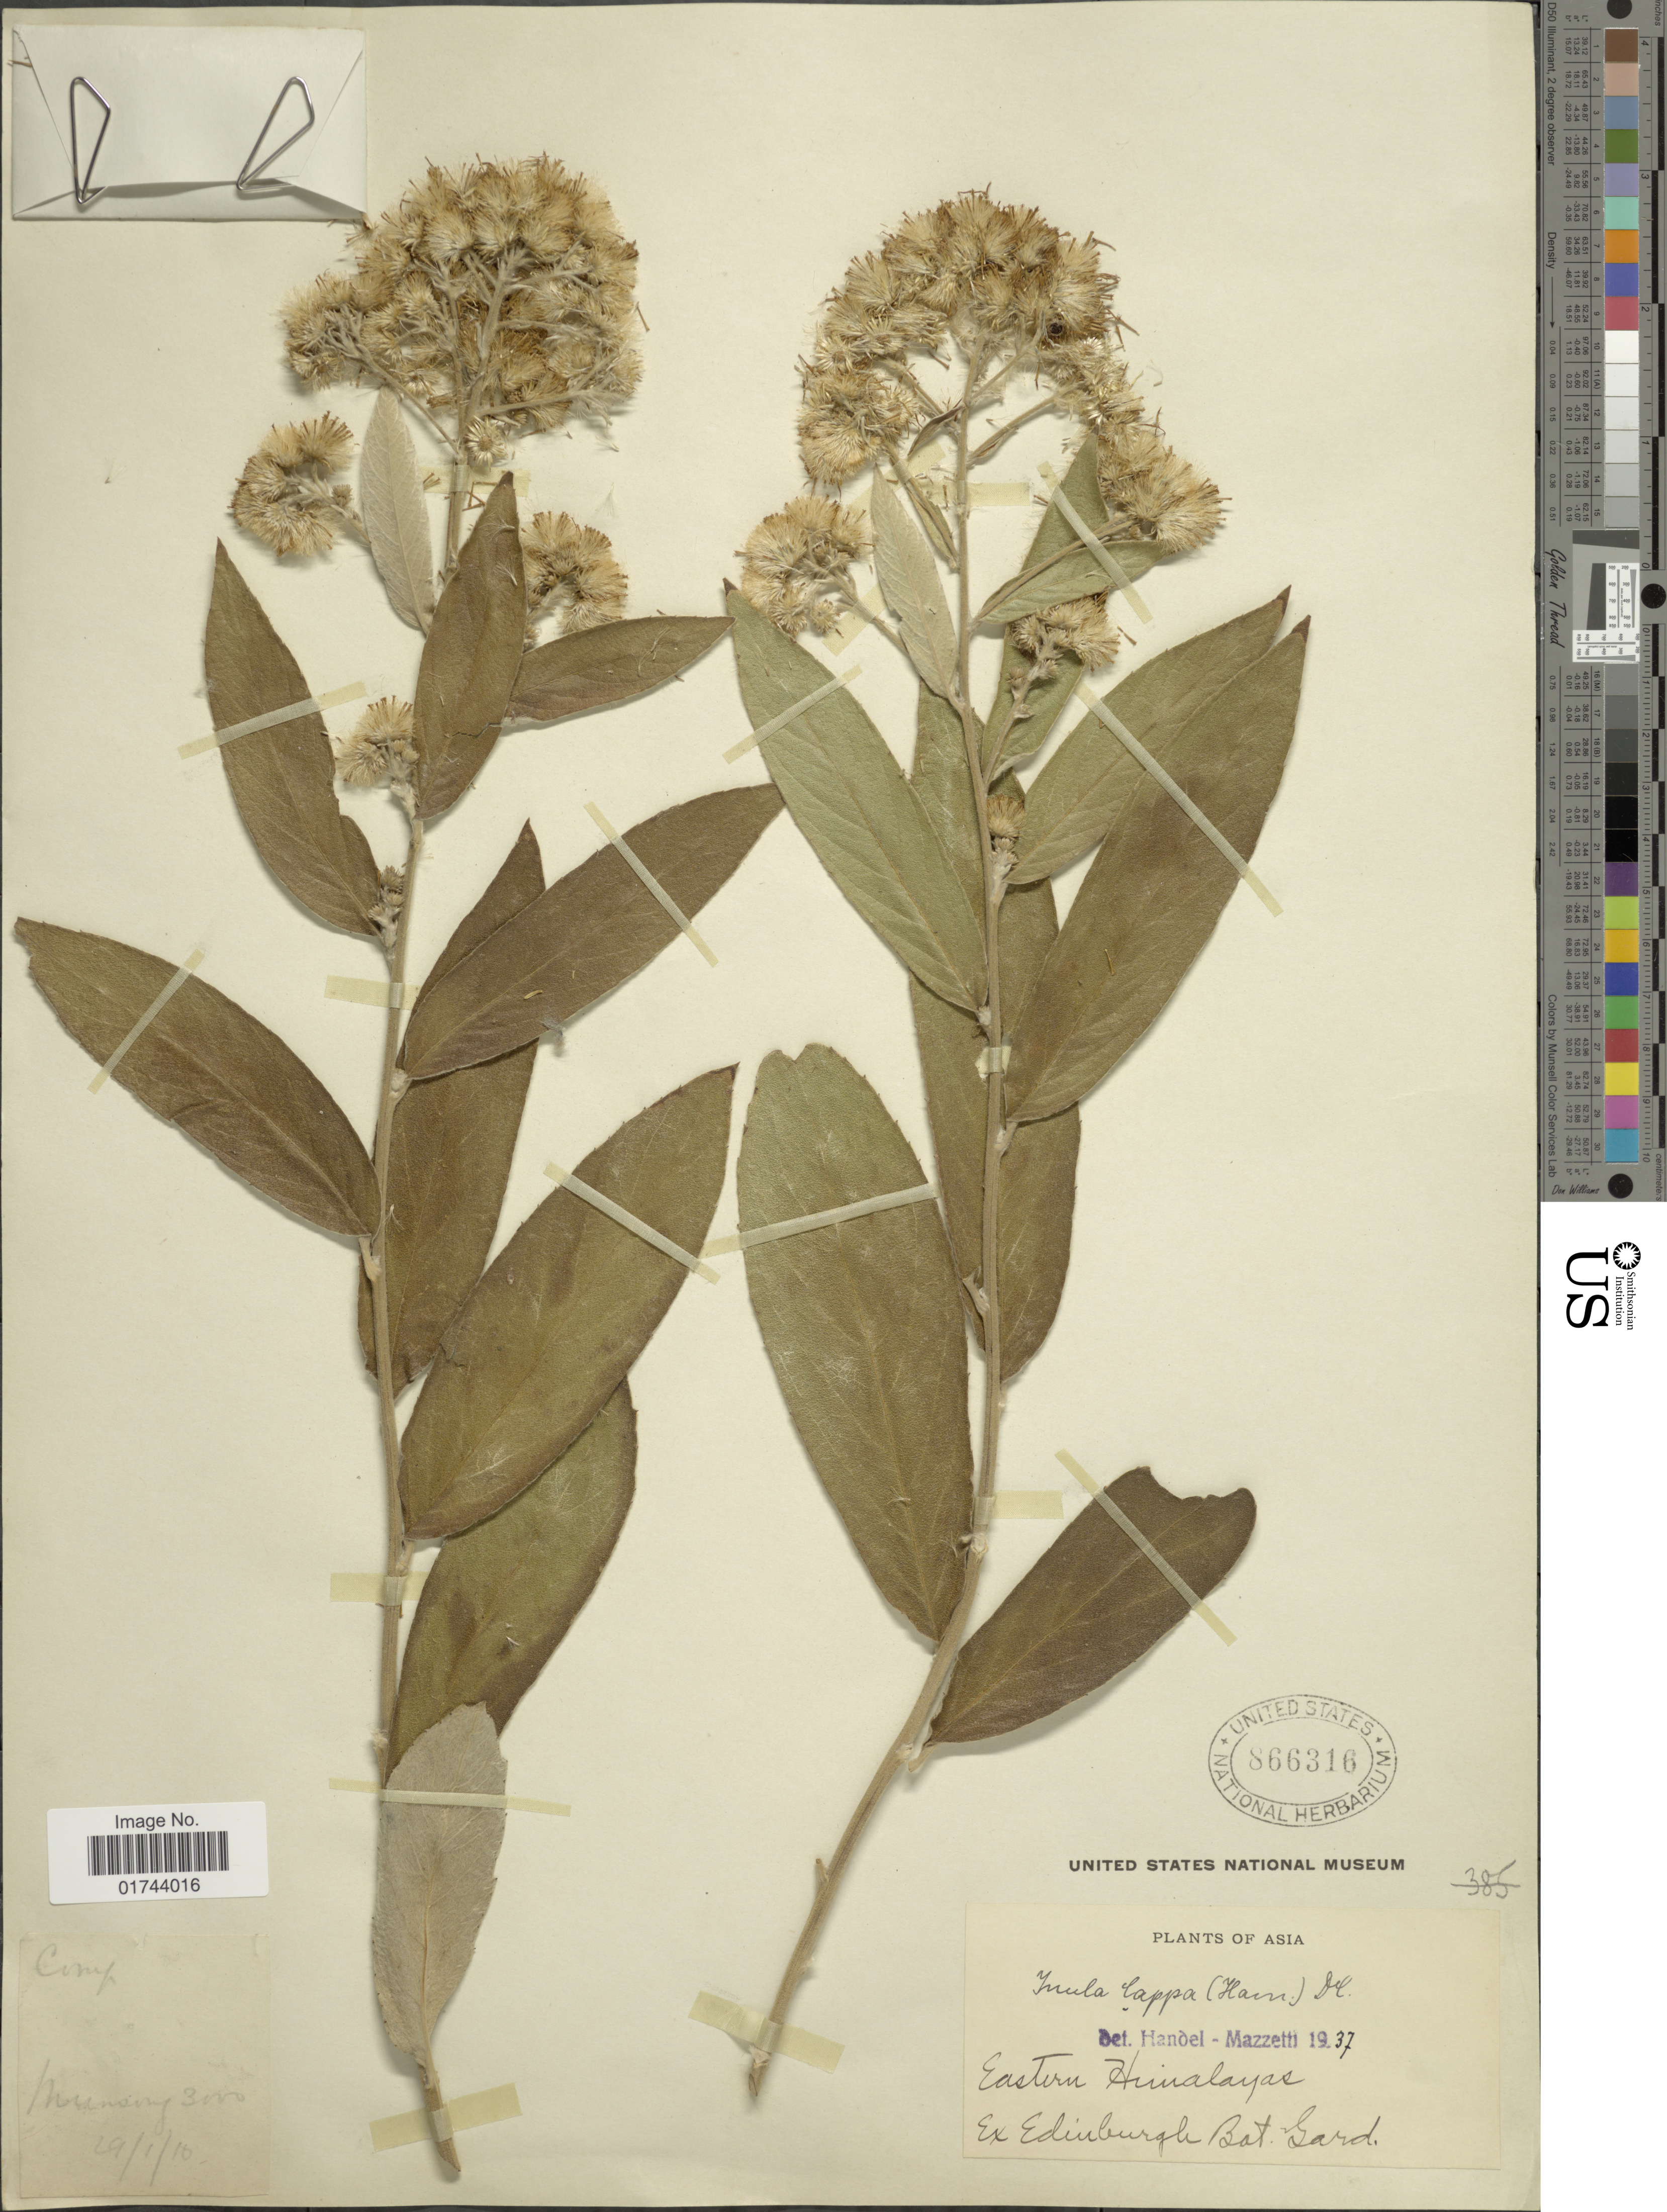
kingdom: Plantae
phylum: Tracheophyta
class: Magnoliopsida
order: Asterales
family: Asteraceae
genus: Inula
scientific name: Inula cappa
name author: (Buch.-Ham. ex D. Don) DC.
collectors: Edinburg Bot. Gard.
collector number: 385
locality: Eastern Himalayas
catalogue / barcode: US 866316